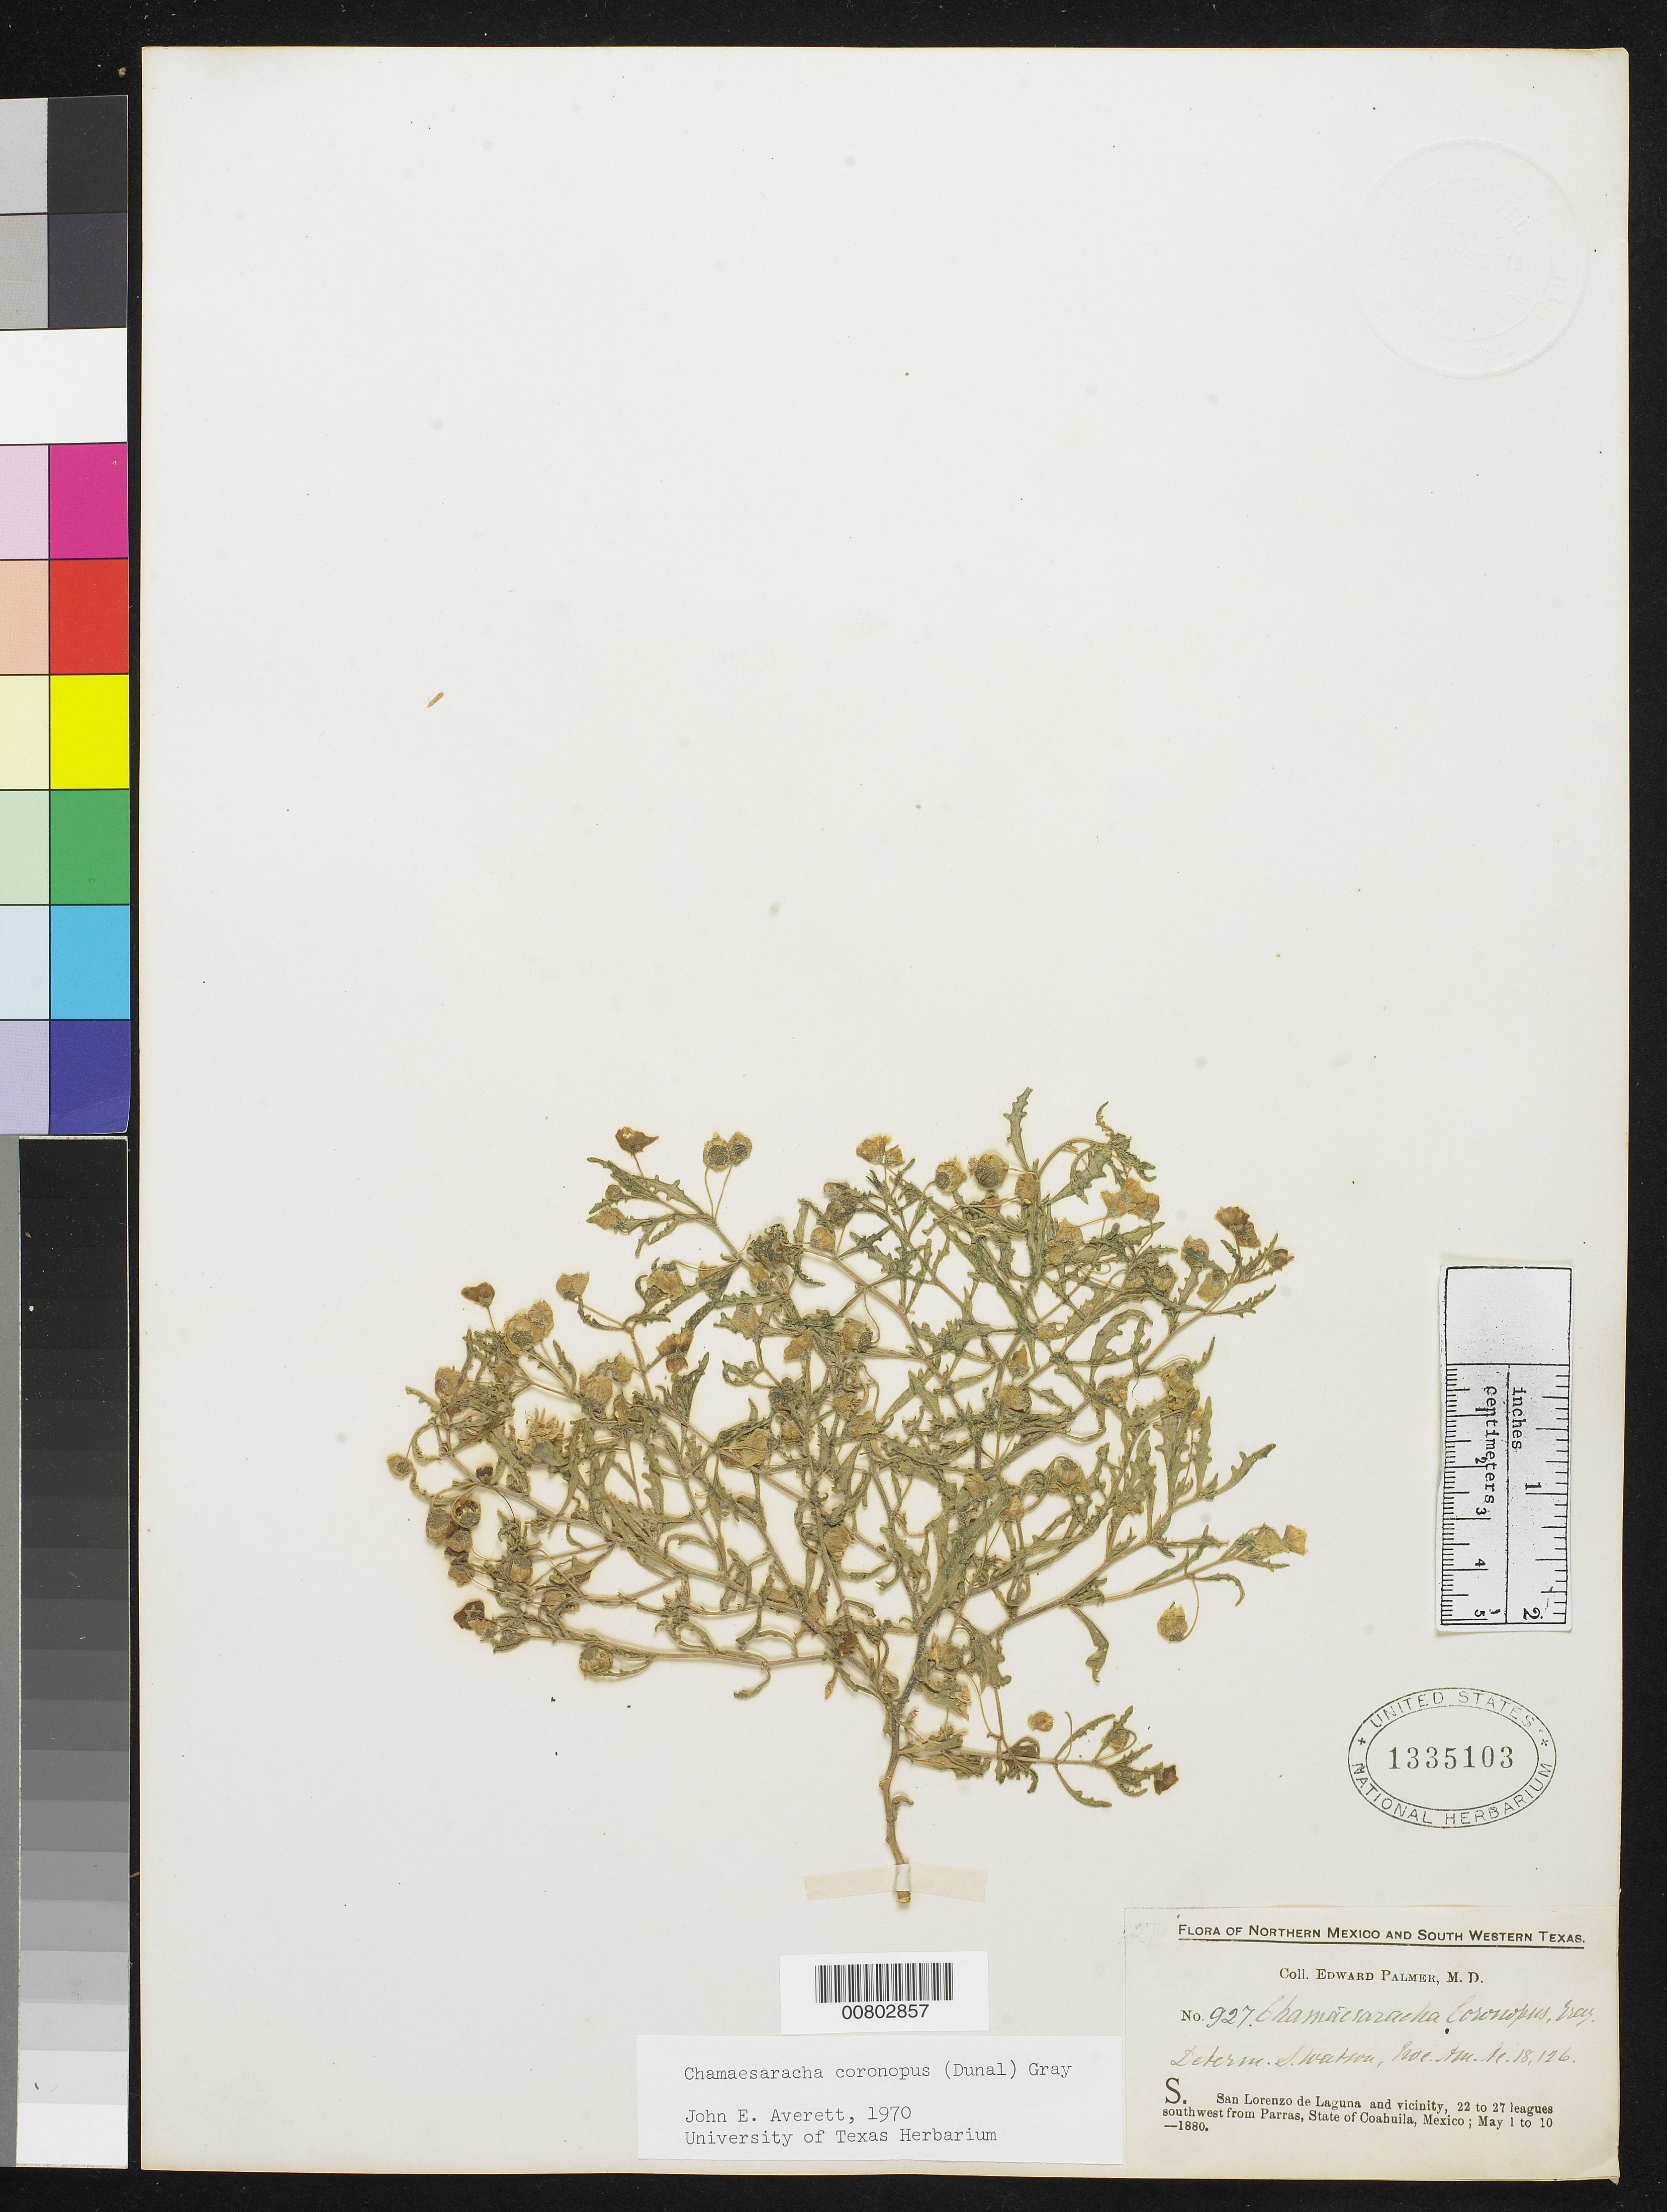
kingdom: Plantae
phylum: Tracheophyta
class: Magnoliopsida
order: Solanales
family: Solanaceae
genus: Chamaesaracha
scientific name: Chamaesaracha coronopus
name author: (Dunal) A. Gray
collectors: E. Palmer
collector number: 927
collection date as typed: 01 May 1880 to 10 May 1880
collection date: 1880-05-01/1880-05-10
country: Mexico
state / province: Coahuila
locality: S. San Lorenzo de Laguna and vicinity, 22 to 27 leagues southwest from Parras, Coahuila.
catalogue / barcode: US 1335103